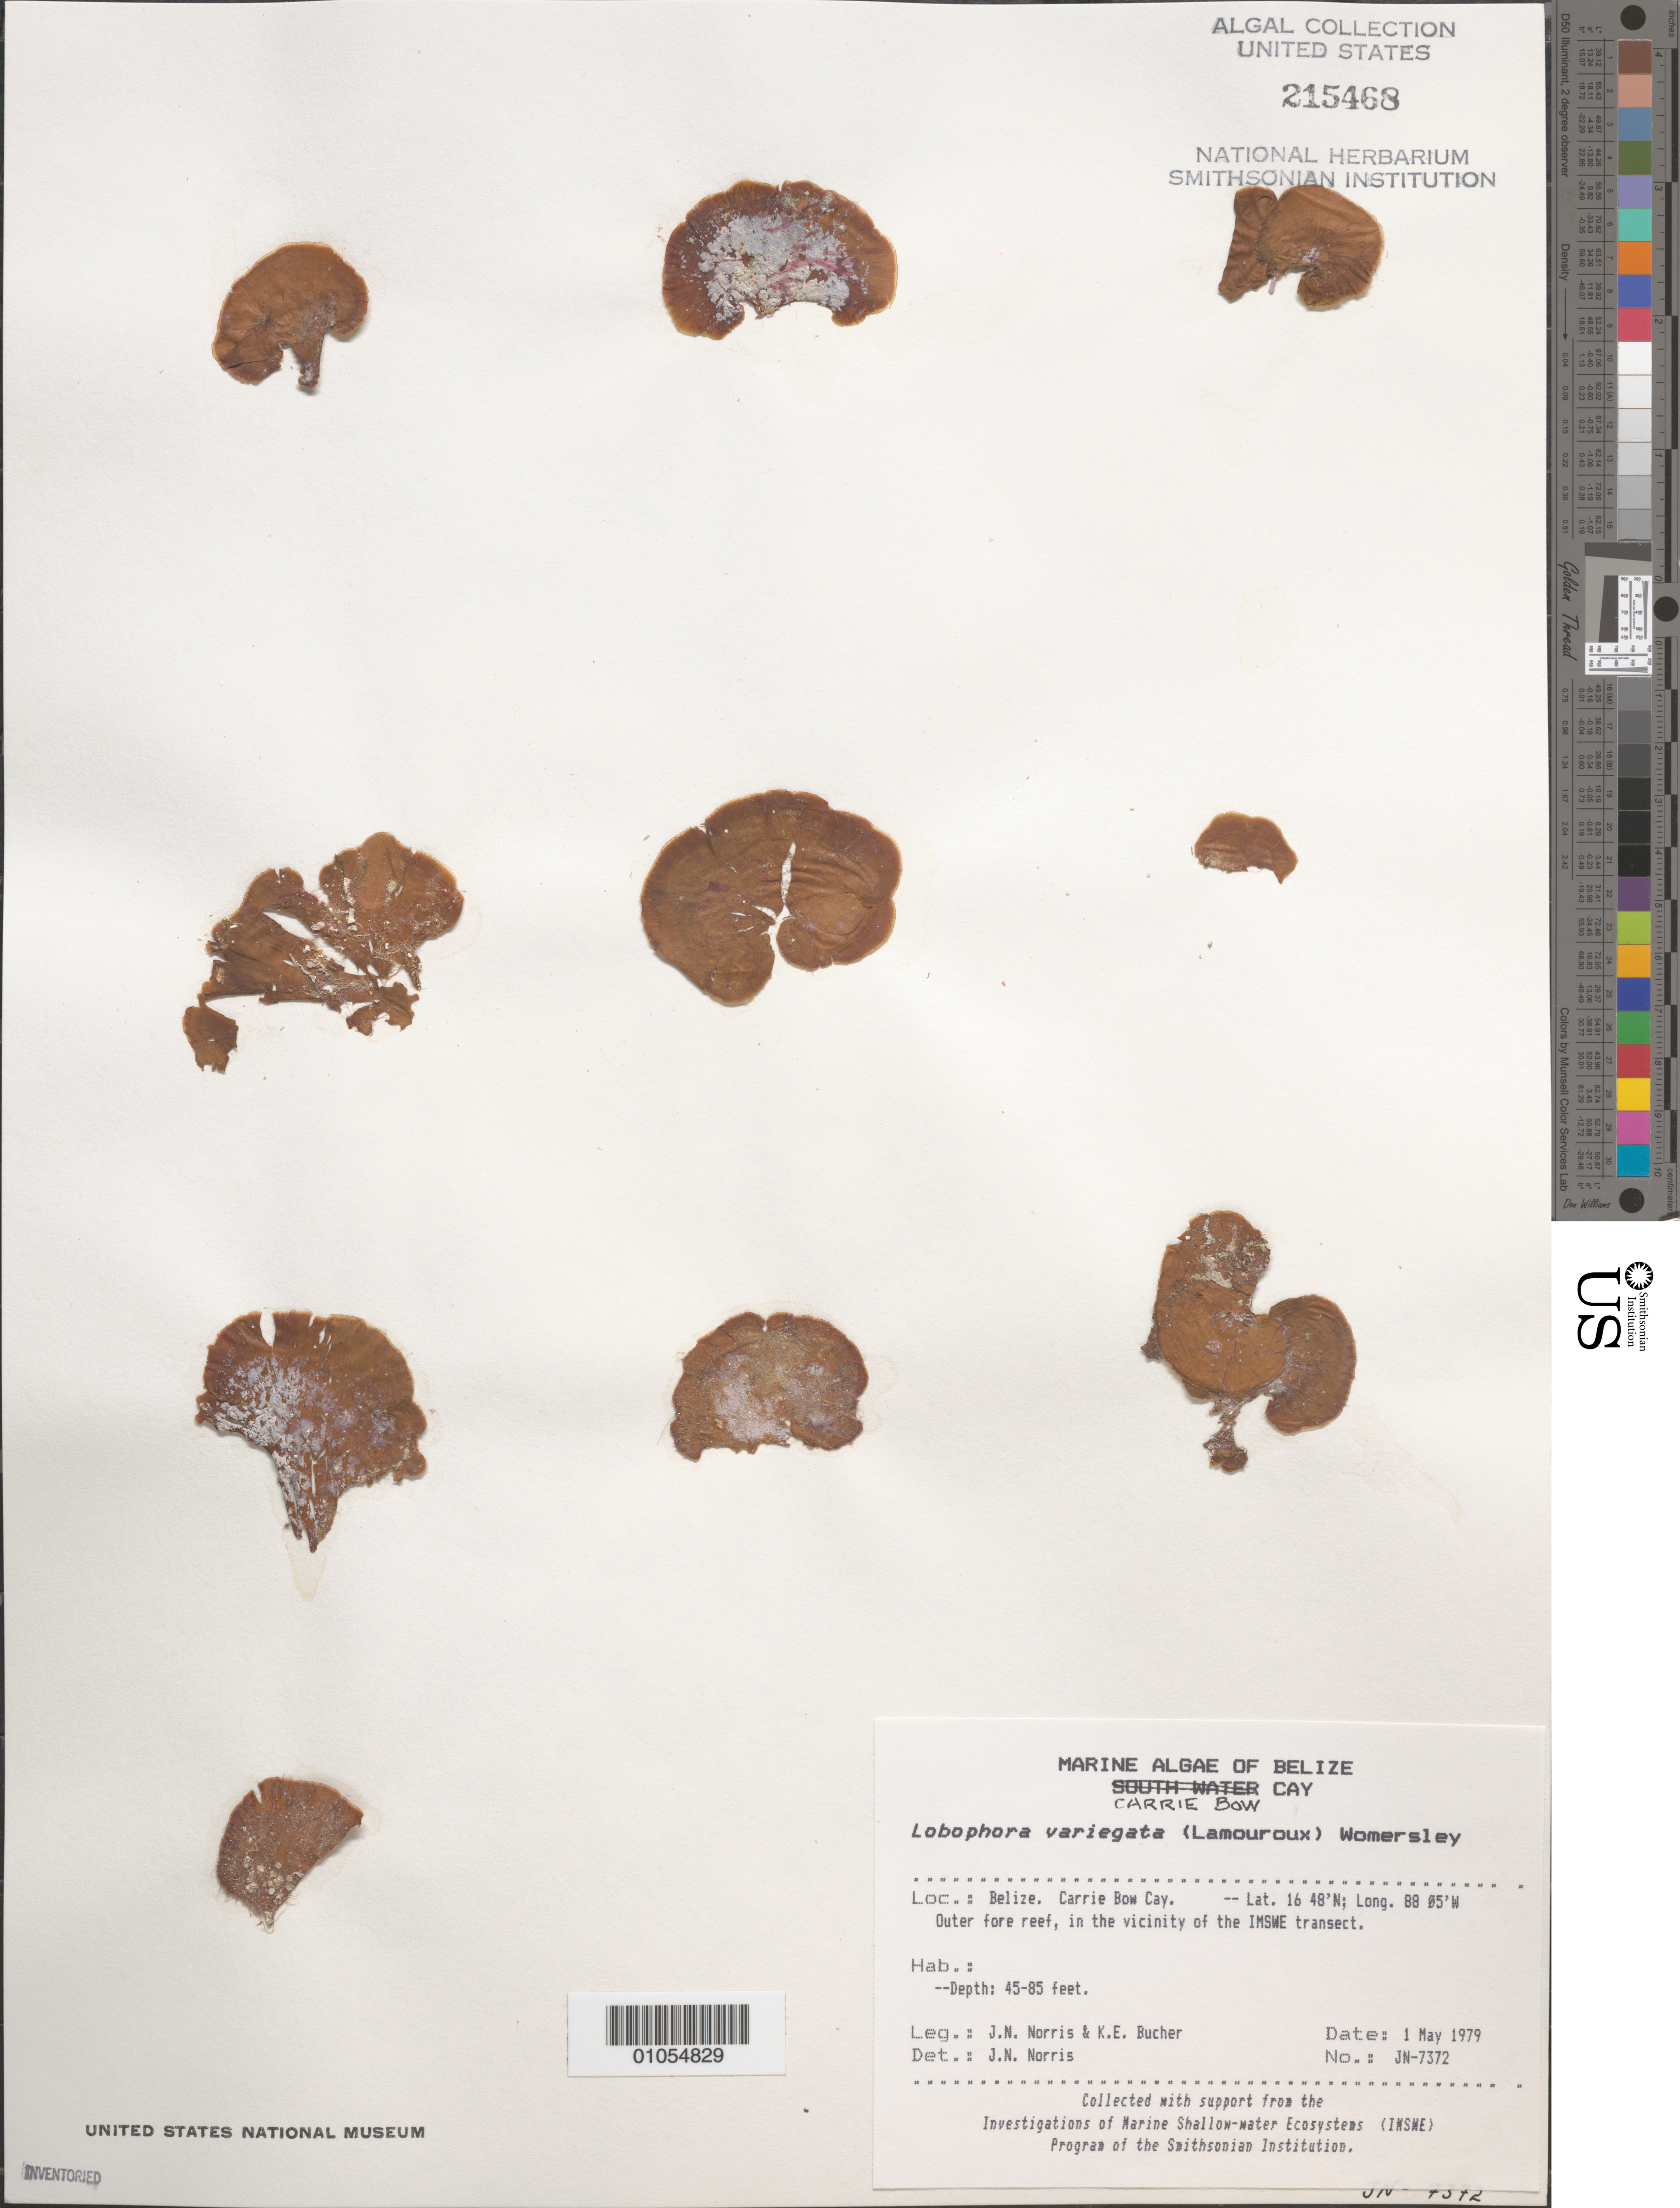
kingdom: Chromista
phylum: Ochrophyta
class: Phaeophyceae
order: Dictyotales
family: Dictyotaceae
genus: Lobophora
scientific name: Lobophora variegata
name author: (J.V.Lamouroux) Womersley & E.C. Oliveira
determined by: Norris, James N.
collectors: J. N. Norris & K. E. Bucher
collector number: JN-7372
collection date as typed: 01 May 1979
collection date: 1979-05-01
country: Belize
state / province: Stann Creek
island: Carrie Bow Cay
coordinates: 16 48'N, 88 05'W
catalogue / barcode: US 215468